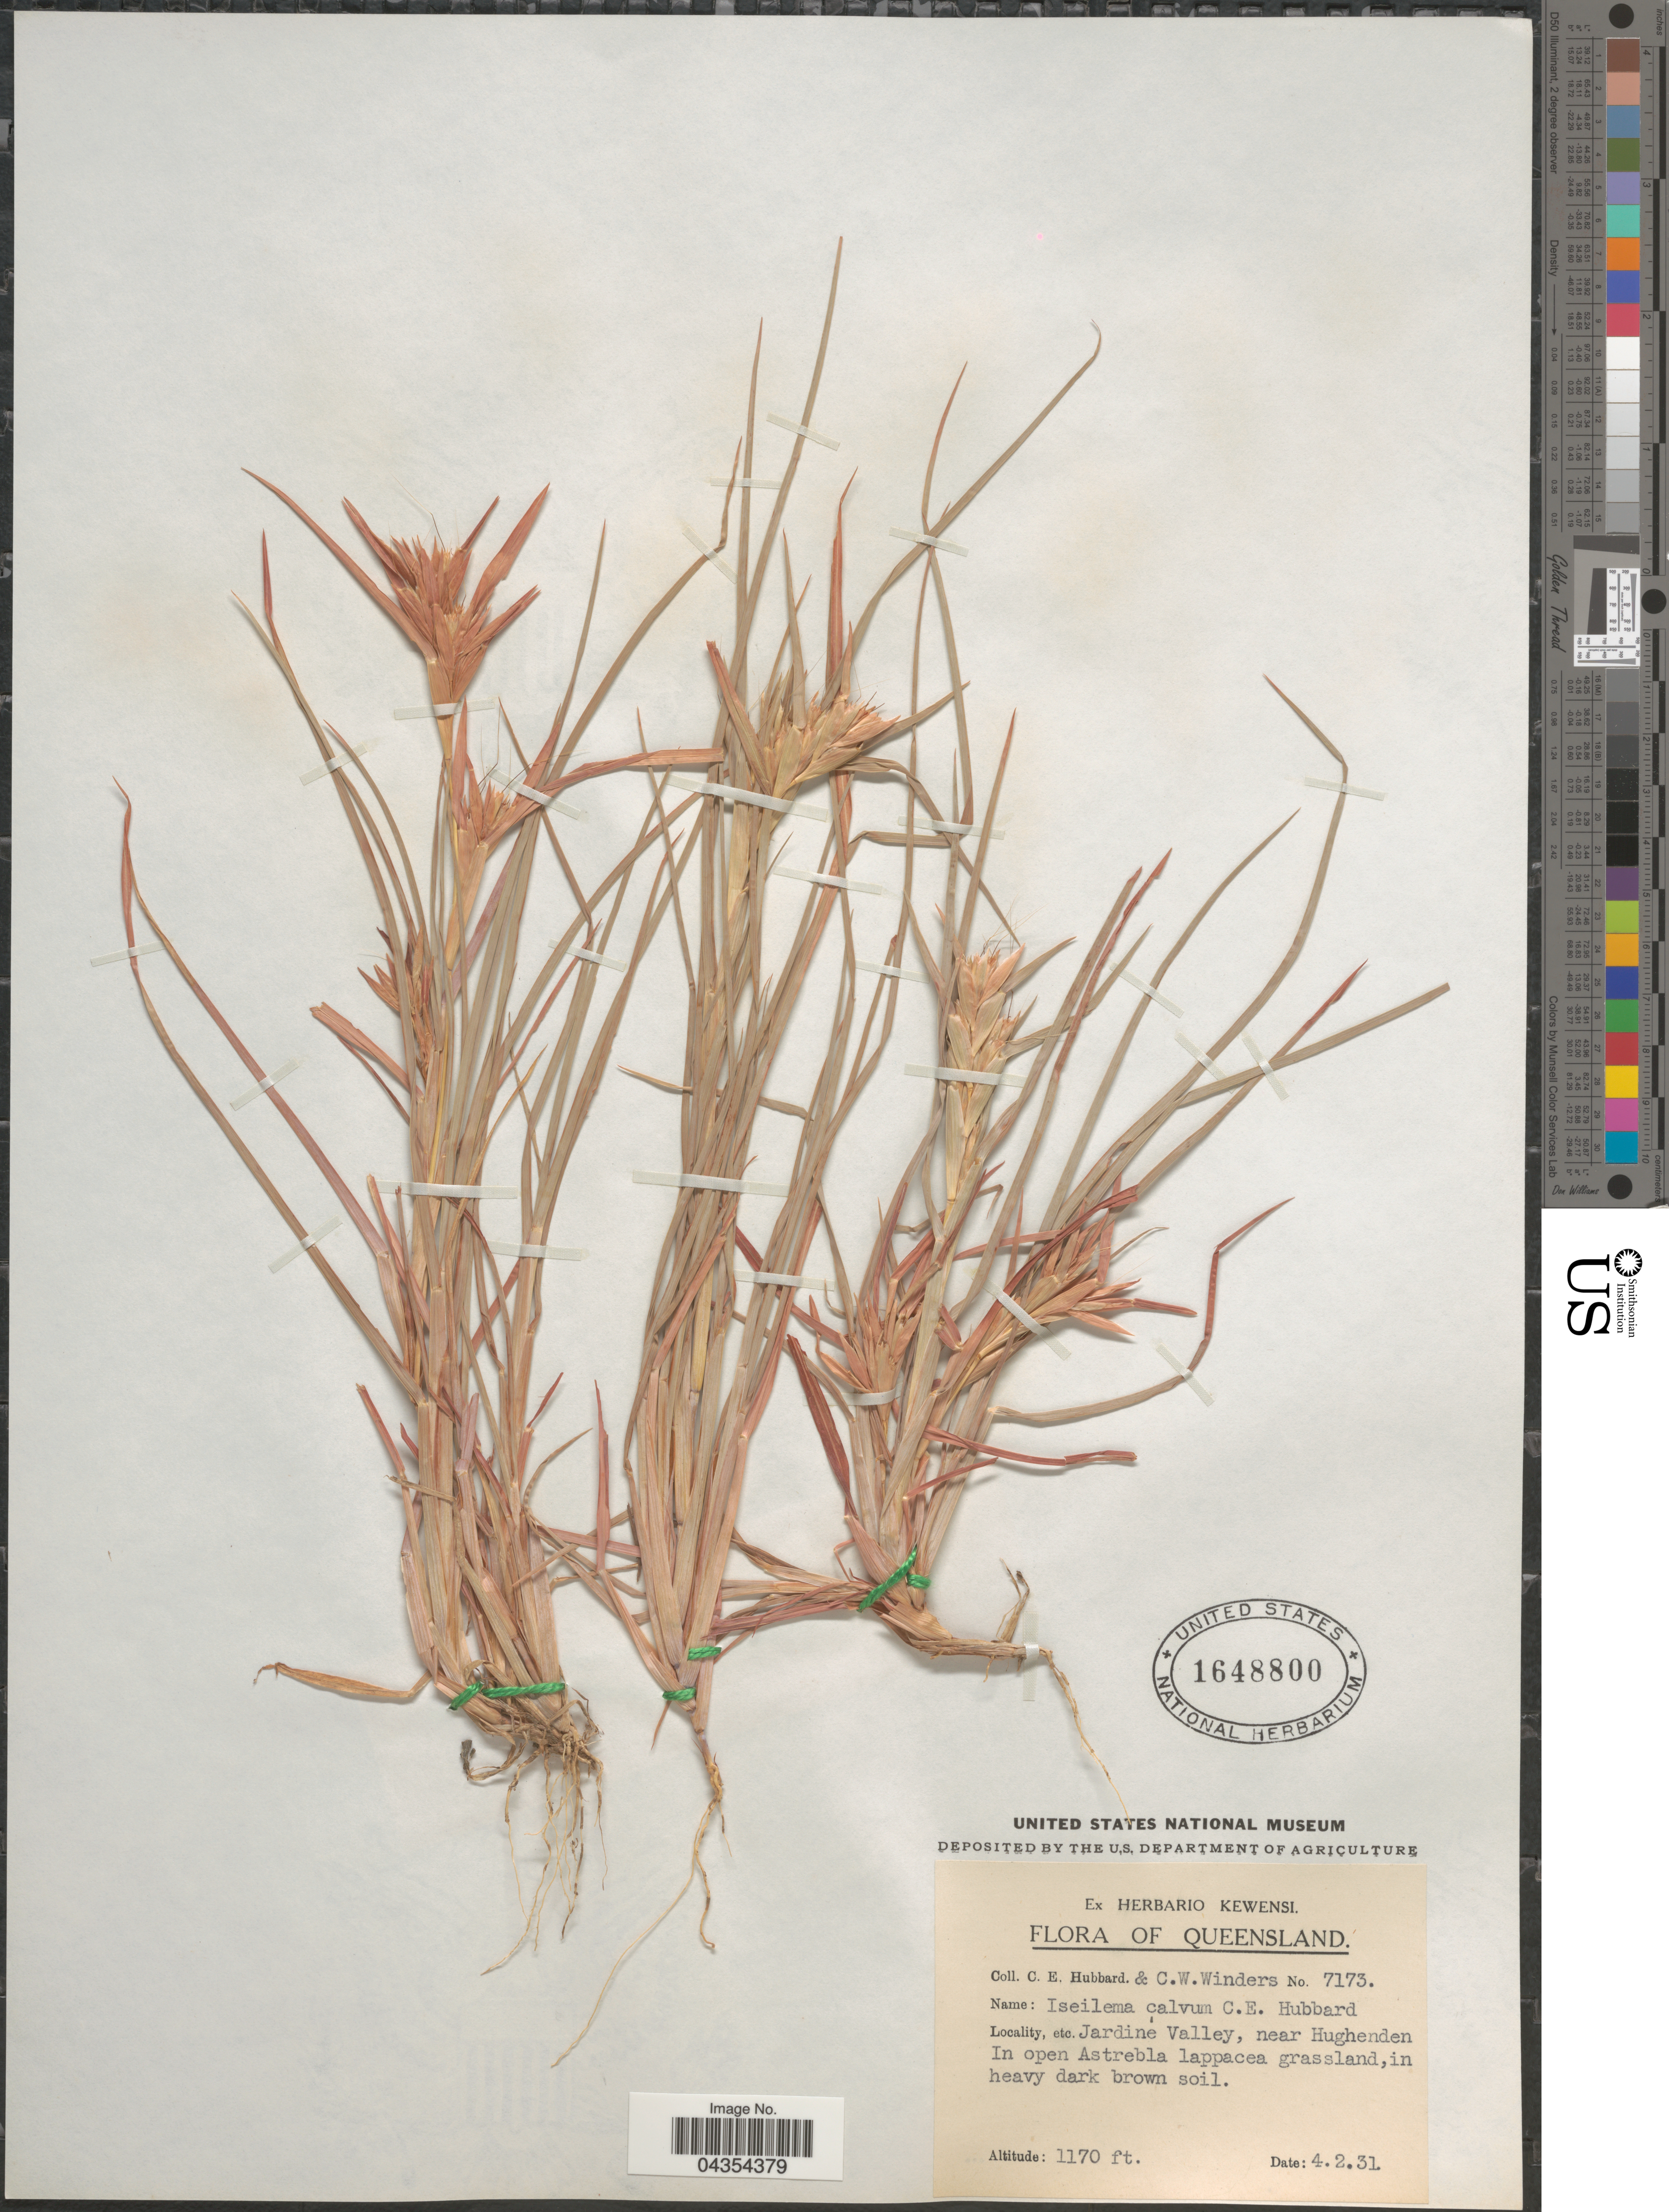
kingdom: Plantae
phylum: Tracheophyta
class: Liliopsida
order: Poales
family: Poaceae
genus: Iseilema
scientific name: Iseilema calvum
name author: C. E. Hubb.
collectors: C. E. Hubbard & C. Winders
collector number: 7173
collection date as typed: Transcribed d/m/y: 4/2/31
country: Australia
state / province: Queensland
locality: Jardine Valley, near Hughenden.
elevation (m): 357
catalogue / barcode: US 1648800